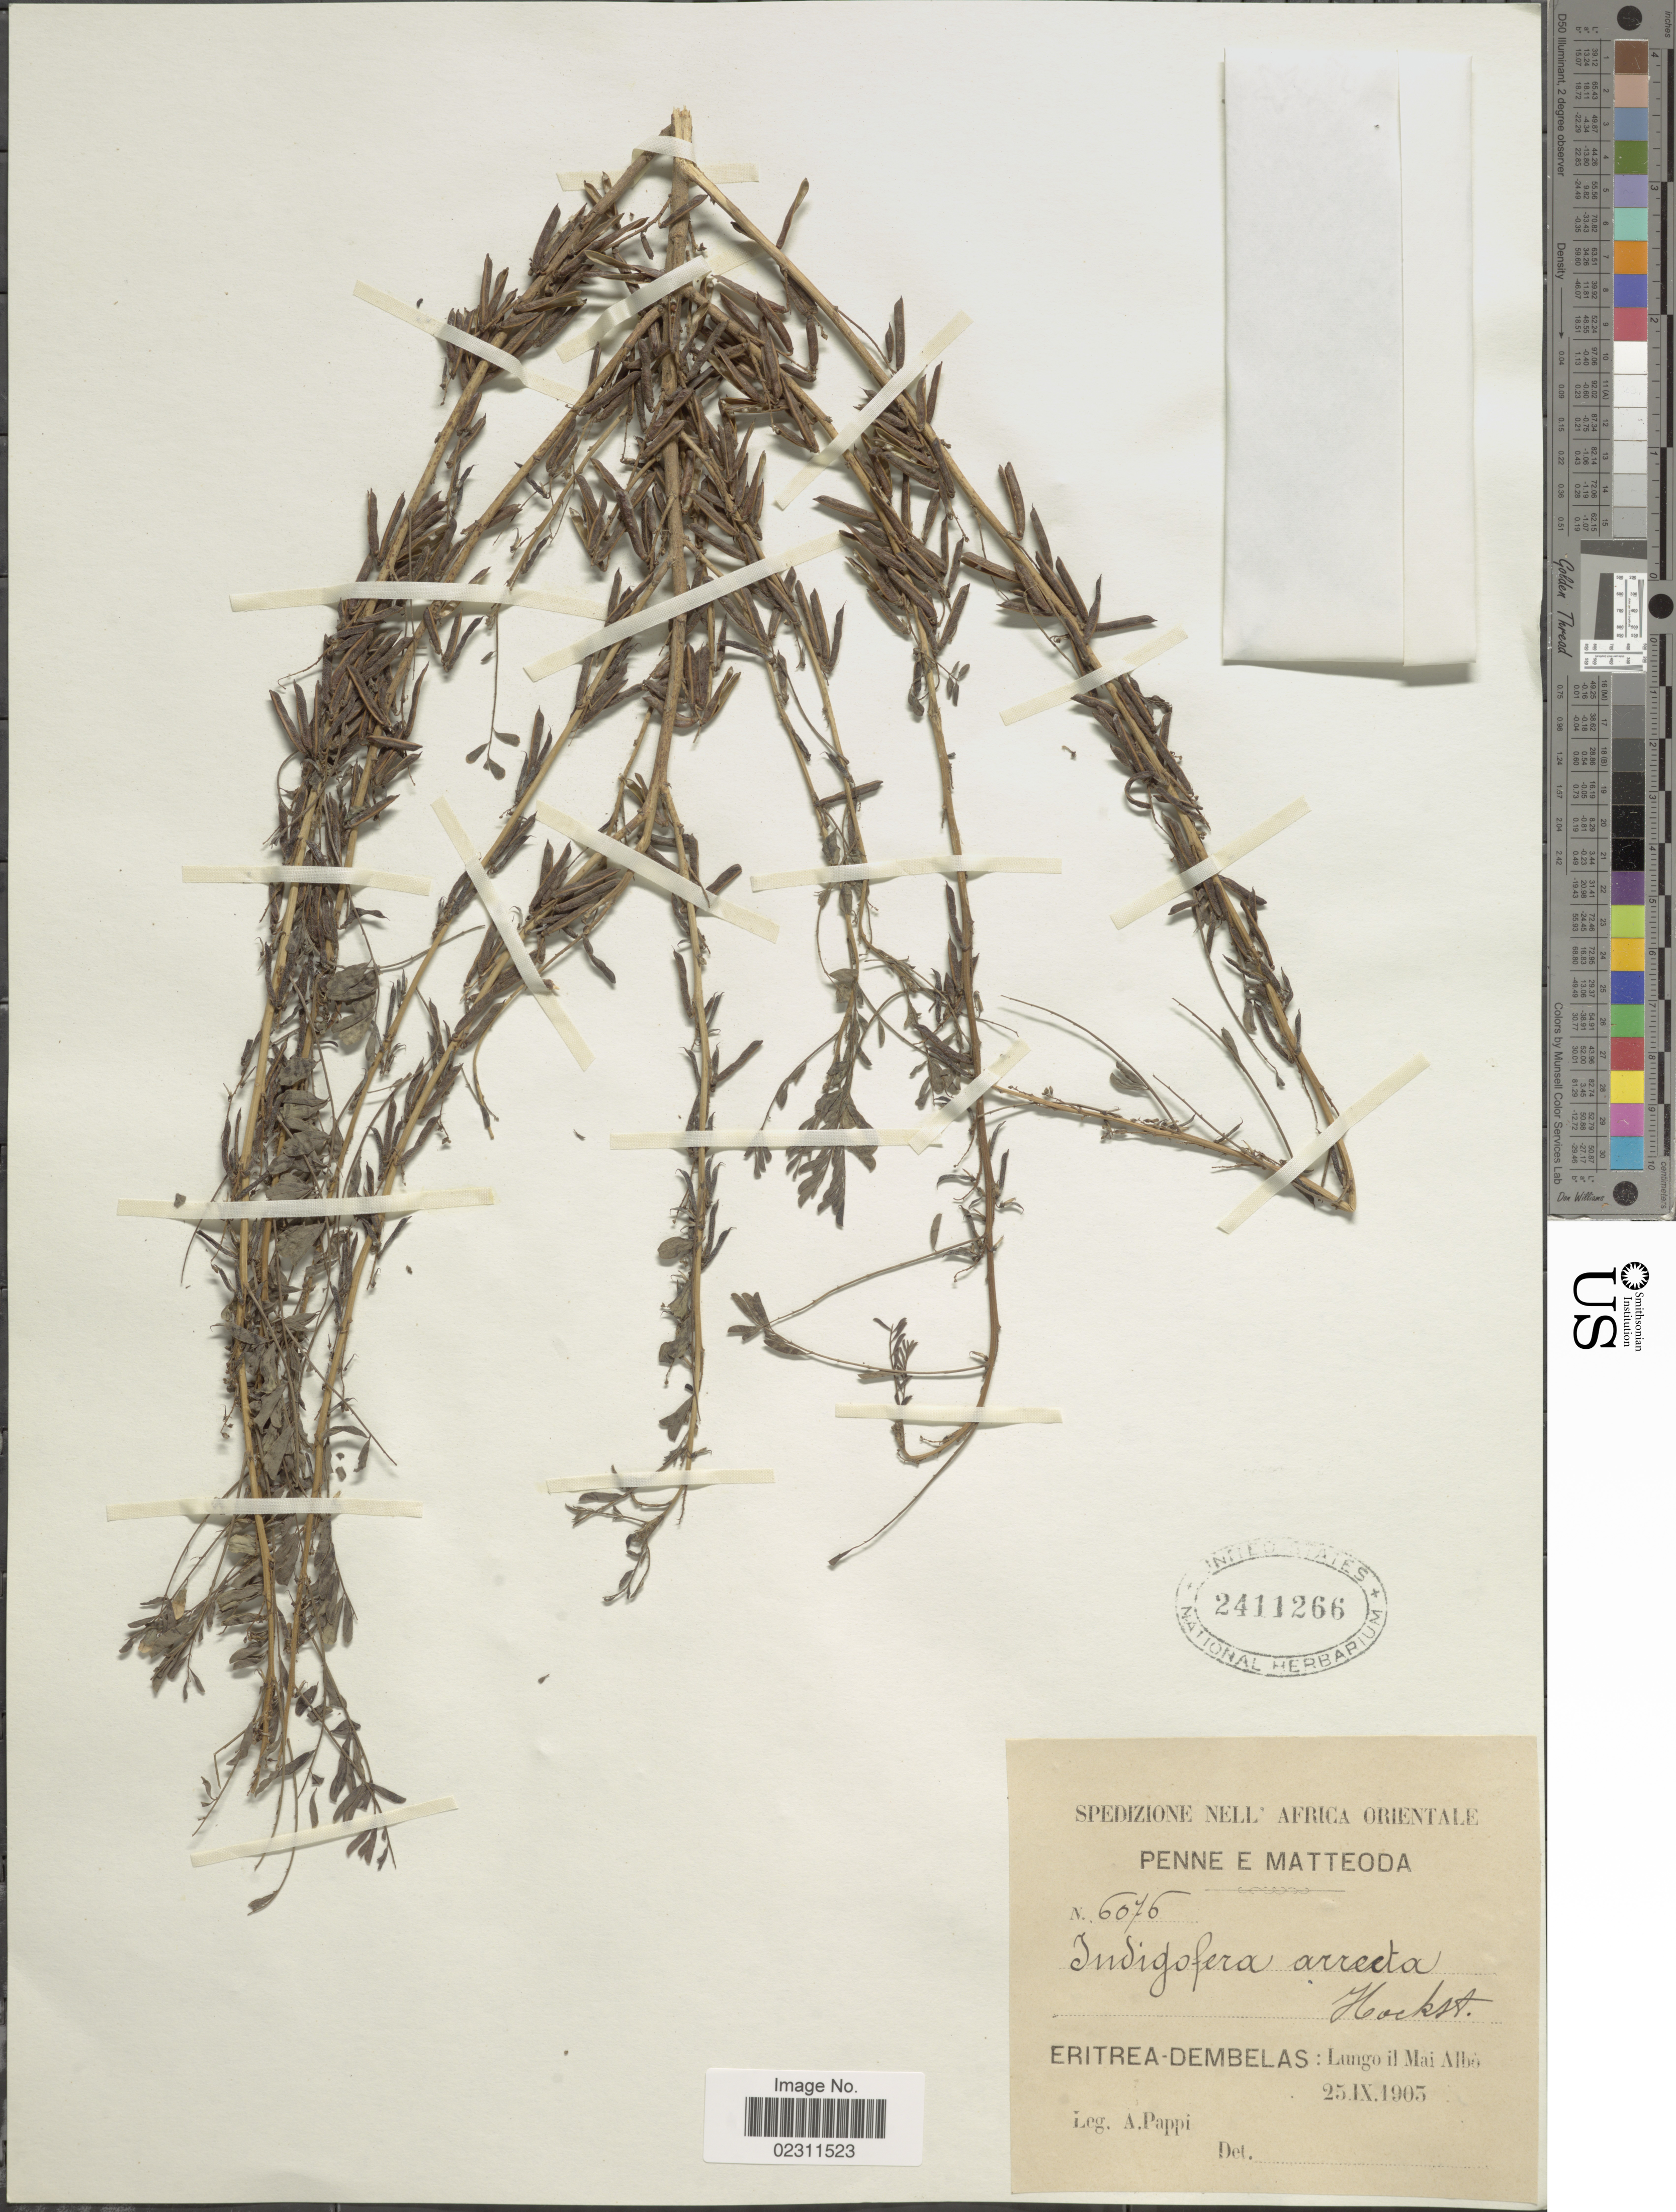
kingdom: Plantae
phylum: Tracheophyta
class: Magnoliopsida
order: Fabales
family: Fabaceae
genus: Indigofera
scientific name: Indigofera arrecta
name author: Hochst. ex A. Rich.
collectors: A. Pappi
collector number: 6076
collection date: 1905-09-25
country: Eritrea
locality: Penne e Matteoda. Eritrea-Dembelas: Lungo il Mai Albo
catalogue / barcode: US 2411266